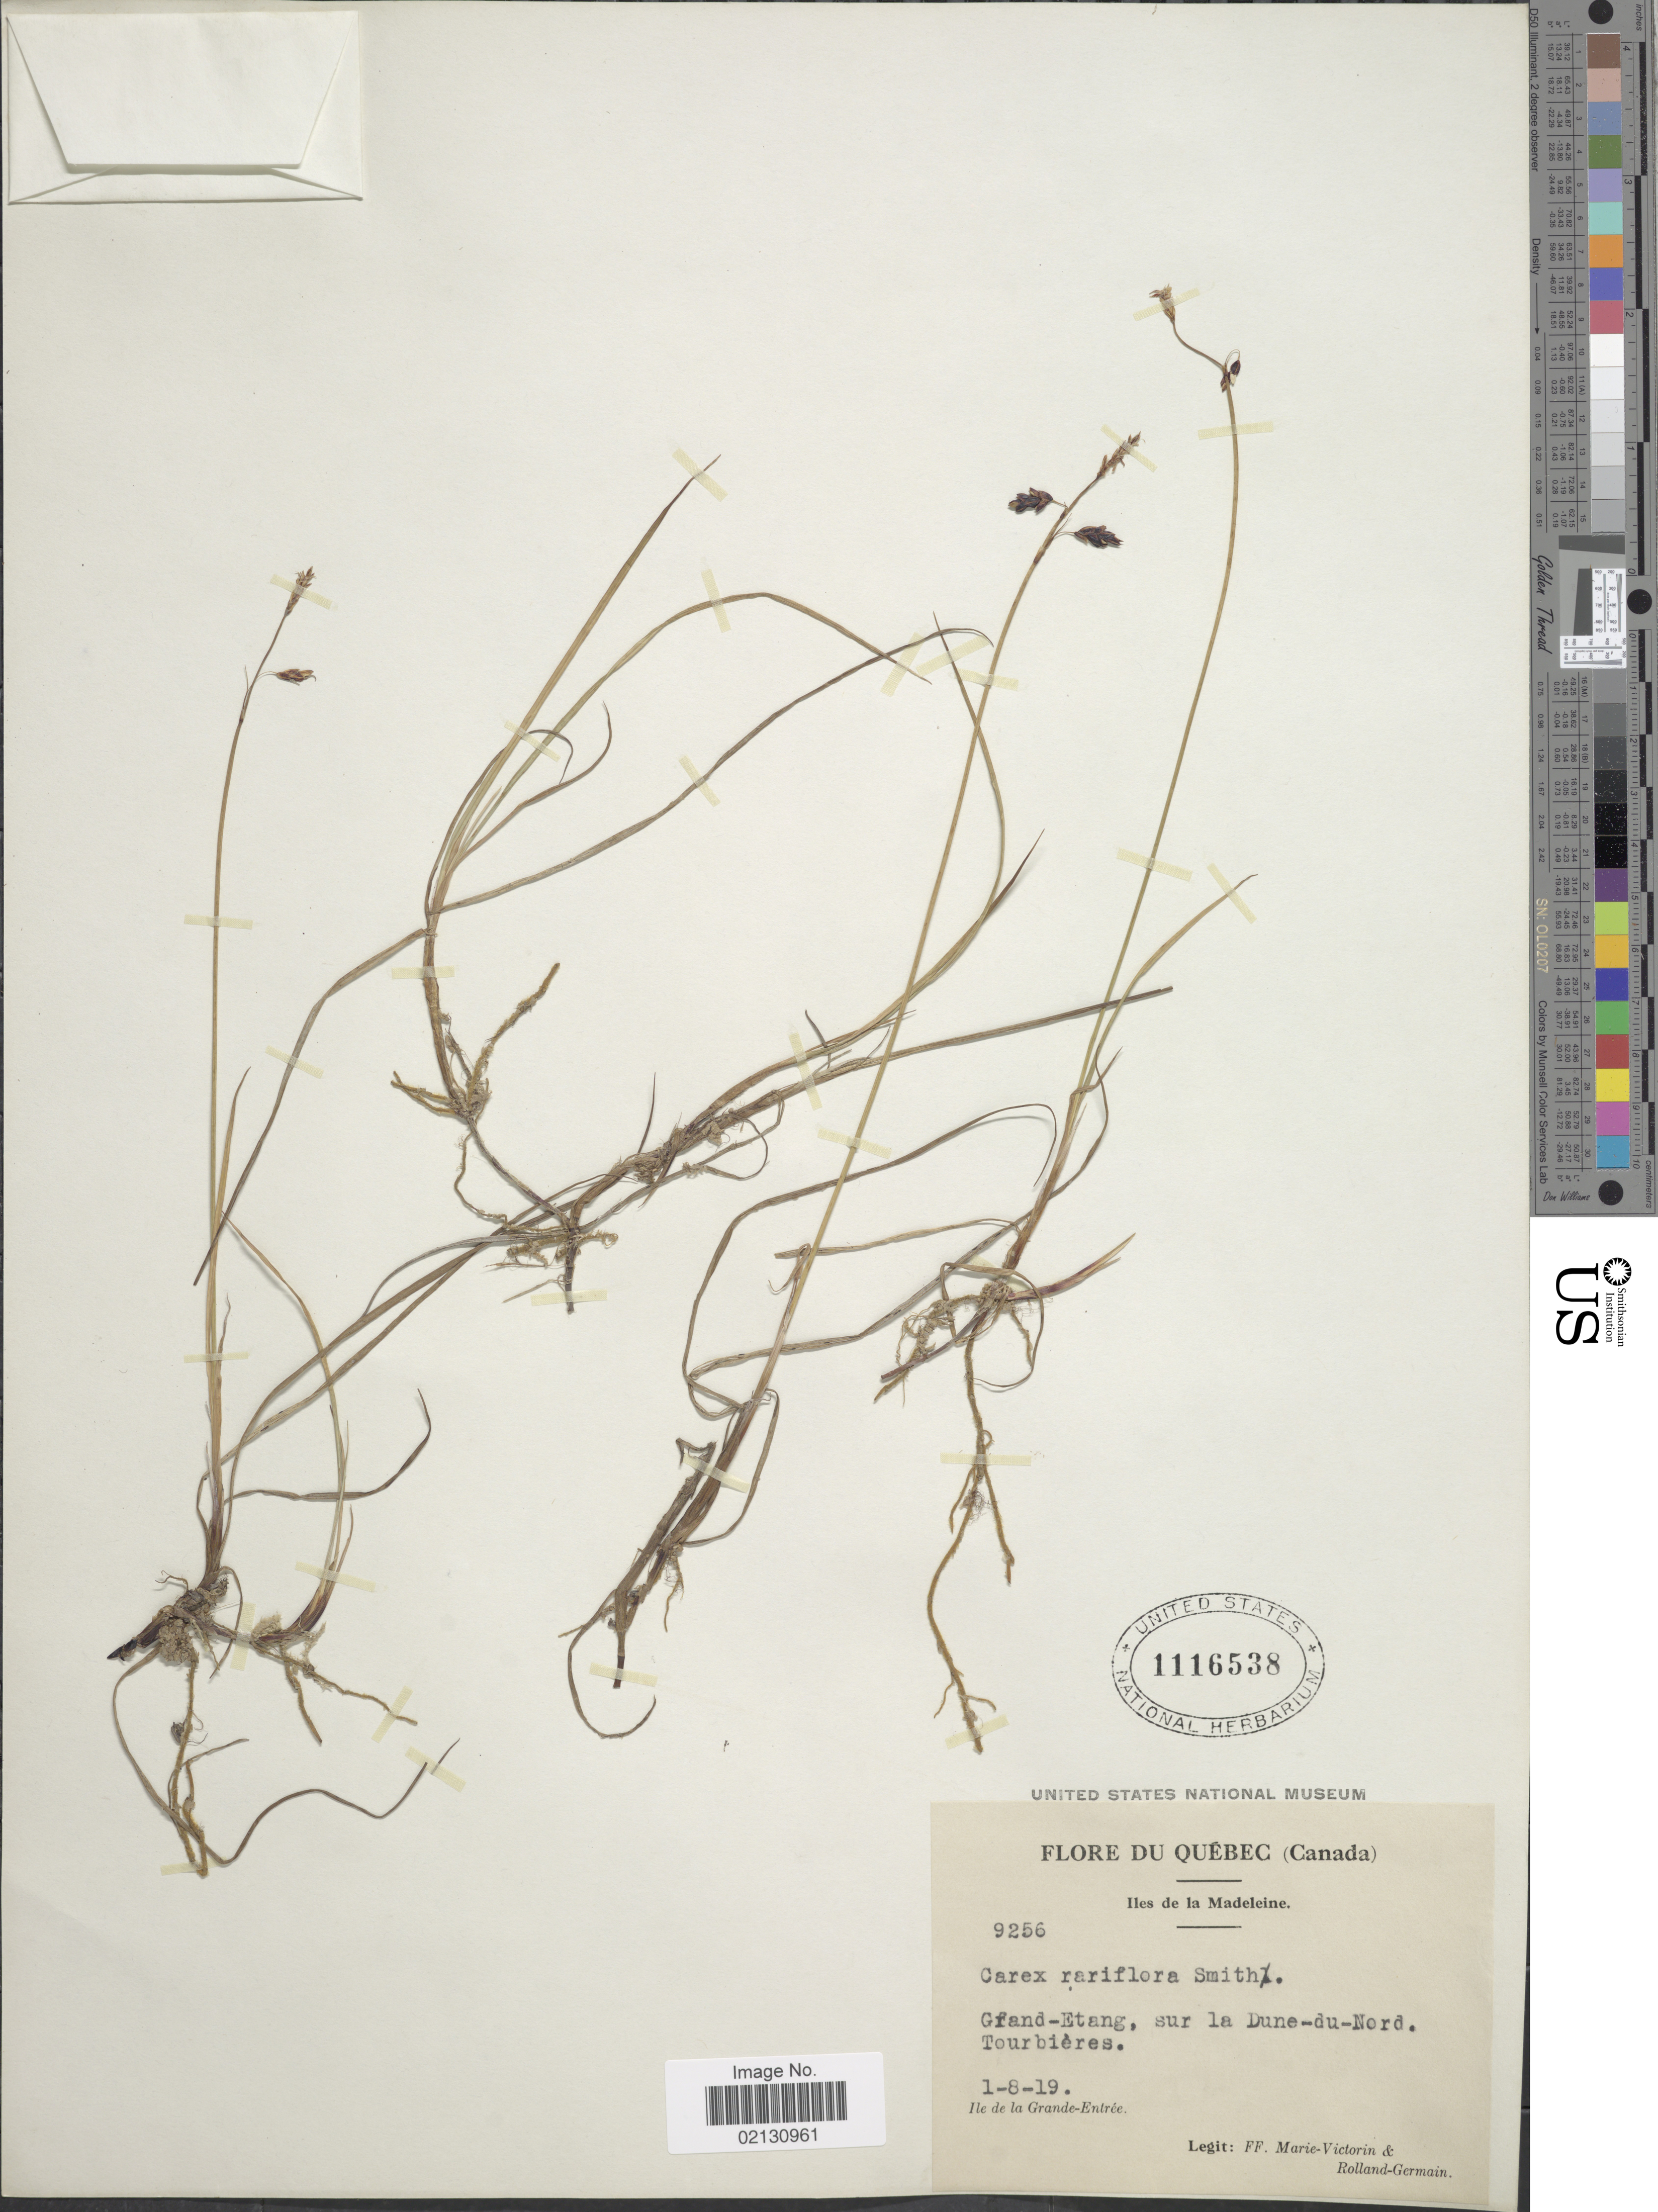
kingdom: Plantae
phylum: Tracheophyta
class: Liliopsida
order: Poales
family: Cyperaceae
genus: Carex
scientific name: Carex rariflora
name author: (Wahlenb.) Sm.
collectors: F. Marie-Victorin & Rolland-Germain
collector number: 9256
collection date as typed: Transcribed d/m/y: 1/8/19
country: Canada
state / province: Quebec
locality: Iles de la Madeleine. Grand-Etang, sur la Dune-du-Nord. Tourbières. Ile de la Grande-Entrée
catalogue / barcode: US 1116538